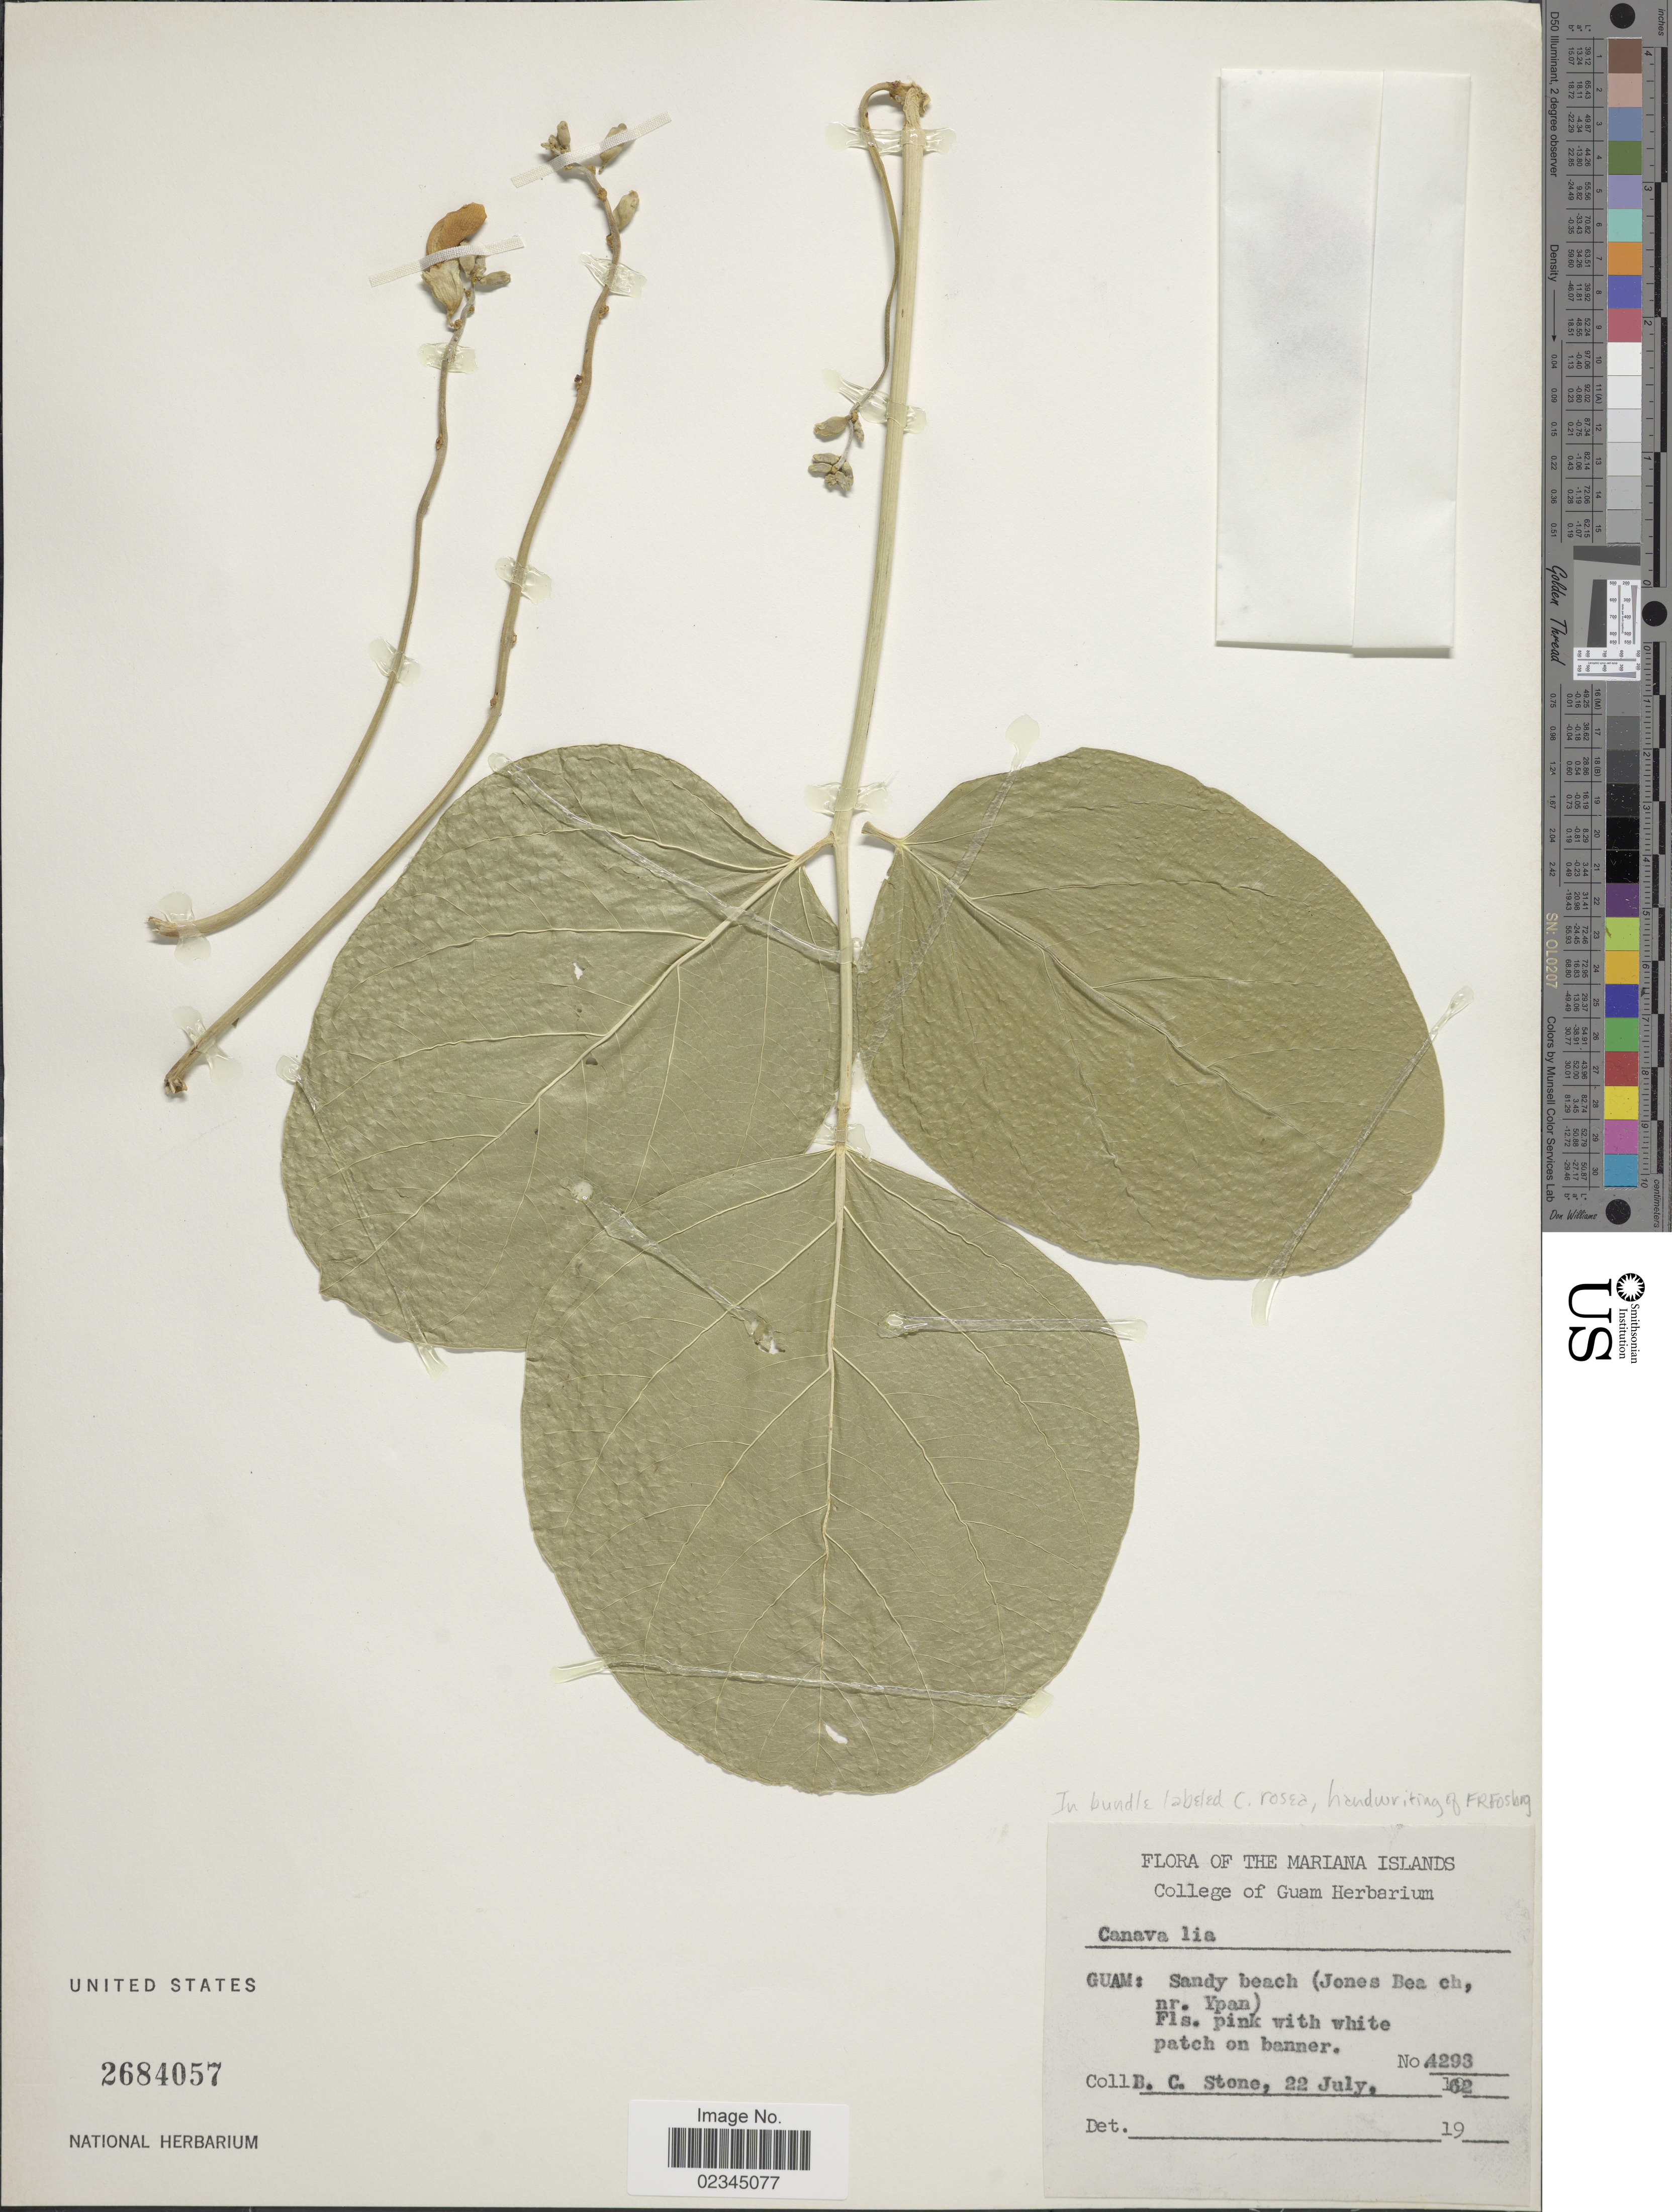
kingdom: Plantae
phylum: Tracheophyta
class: Magnoliopsida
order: Fabales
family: Fabaceae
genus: Canavalia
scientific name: Canavalia rosea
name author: (Sw.) DC.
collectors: B. C. Stone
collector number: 4293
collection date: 1962-07-22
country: Guam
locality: Mariana Islands. Sandy beach (Jones Beach, nr Ypan).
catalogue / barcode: US 2684057